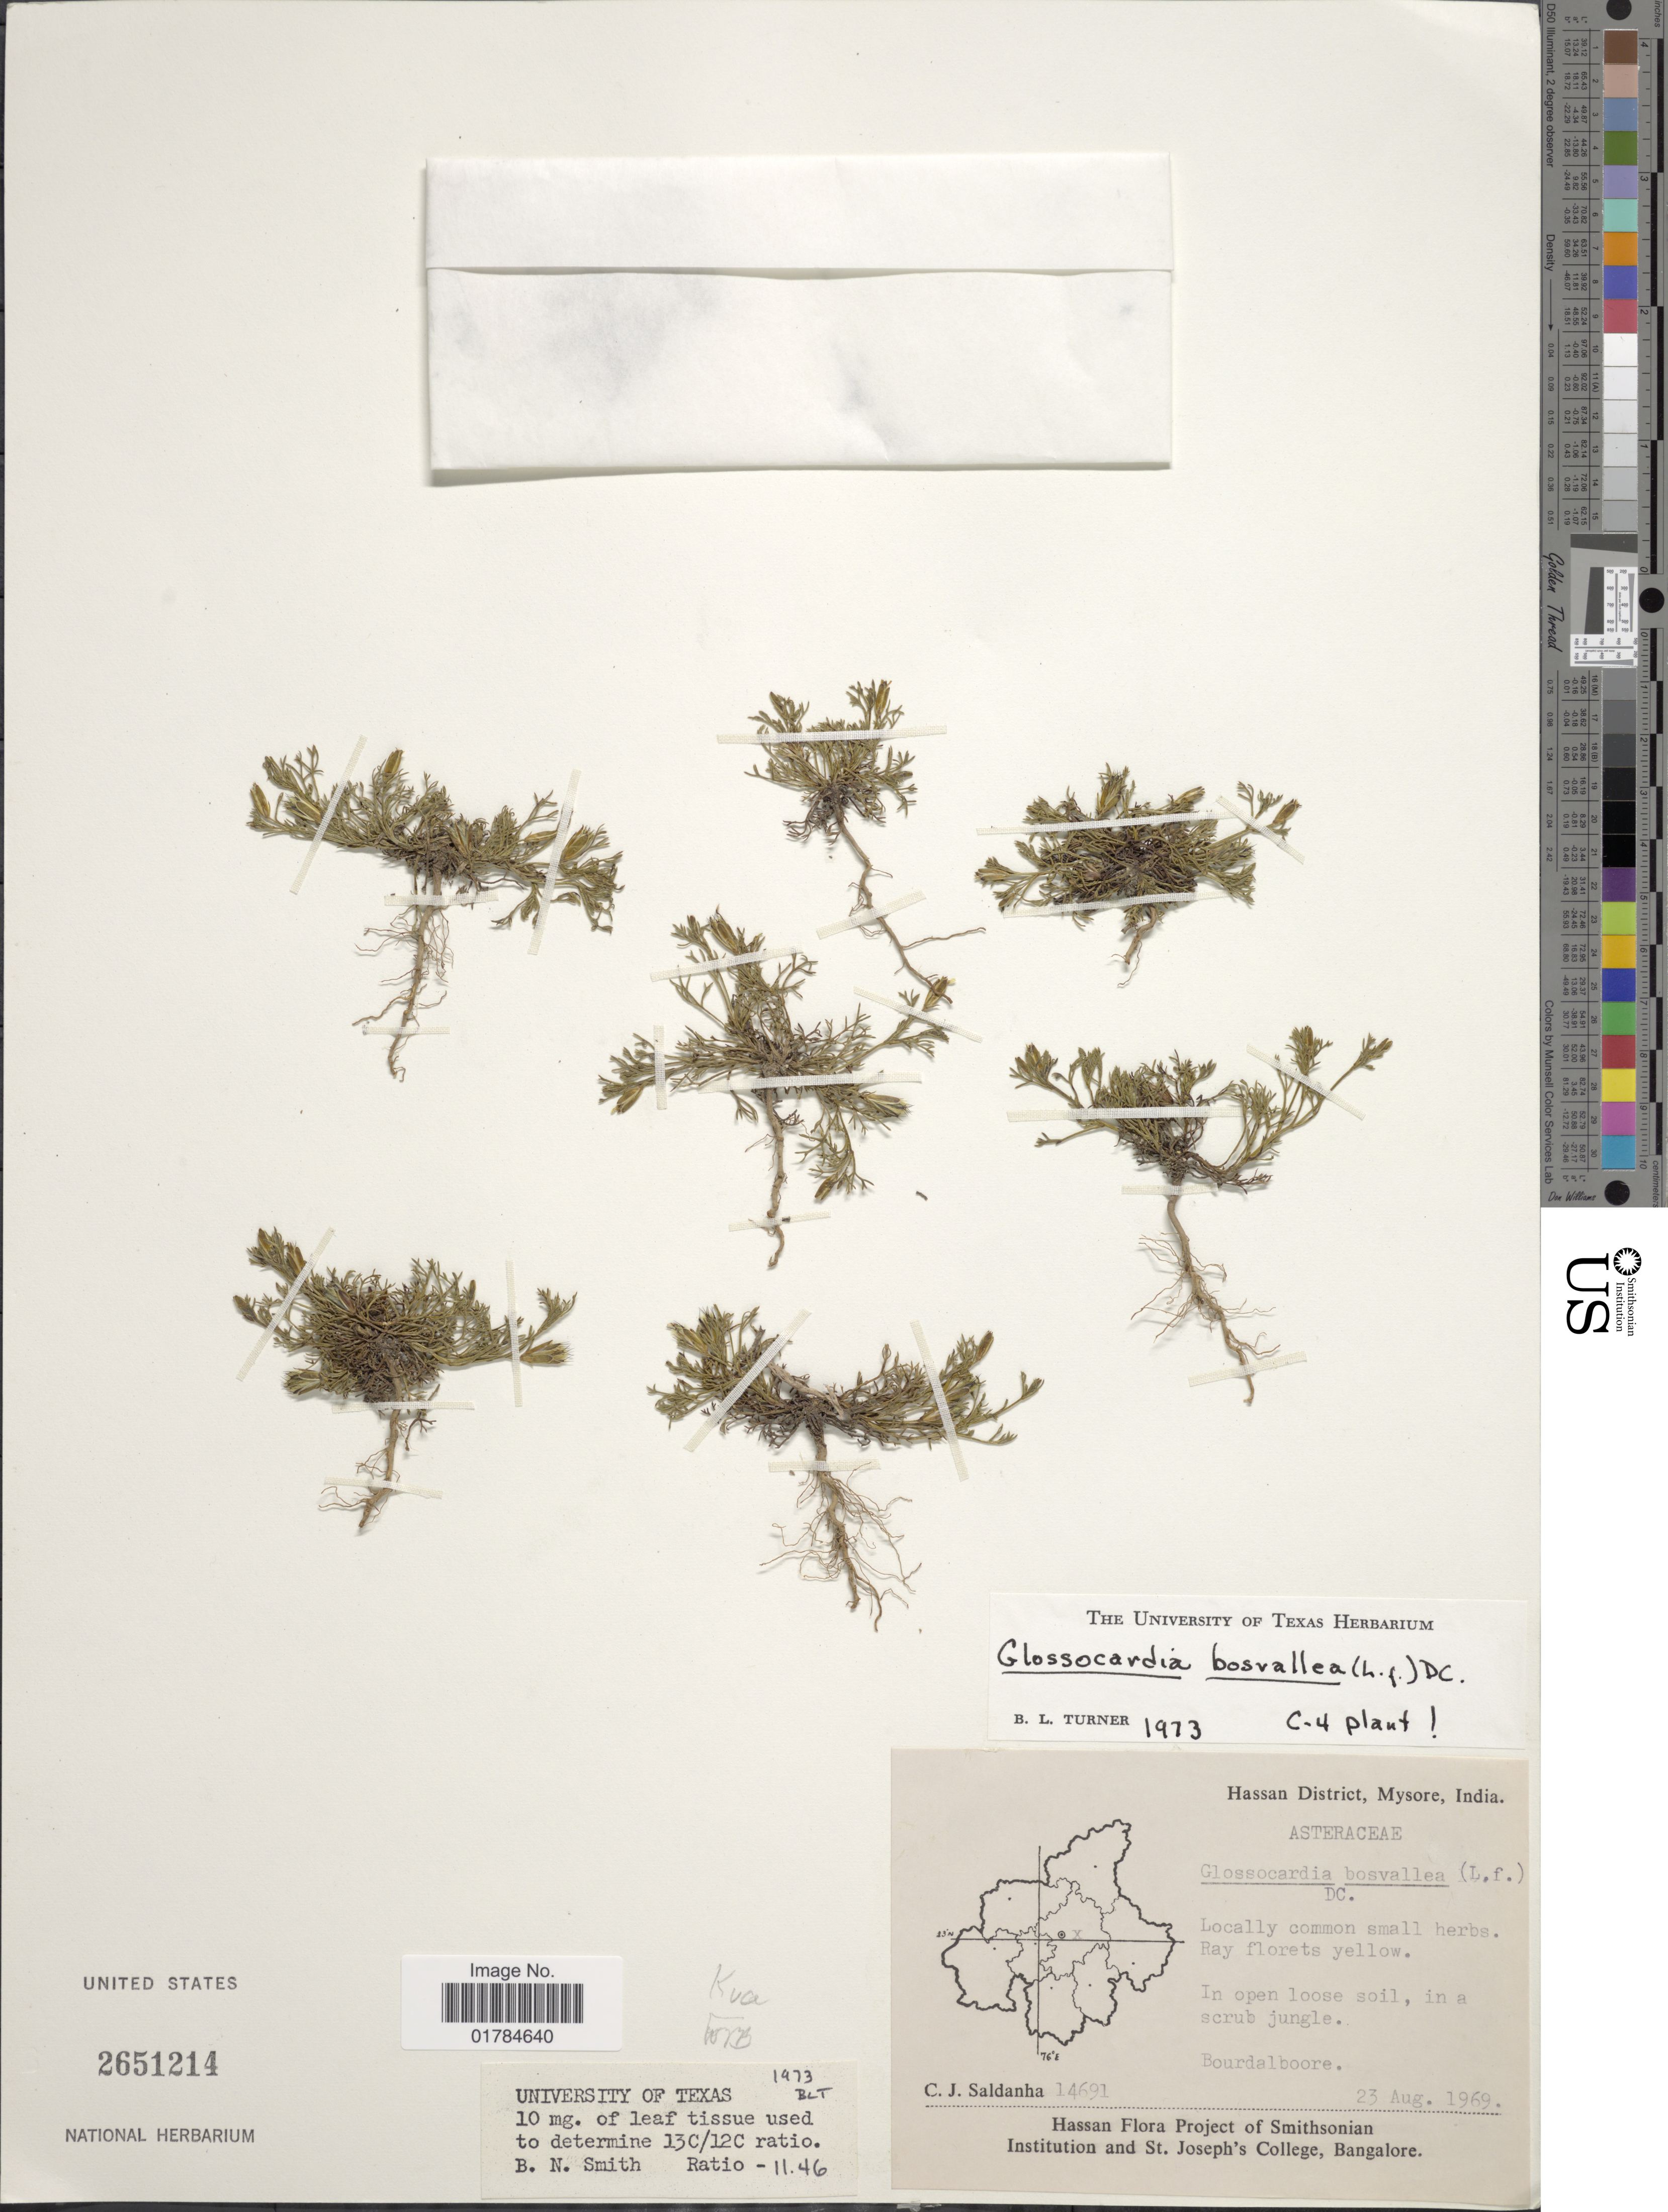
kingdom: Plantae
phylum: Tracheophyta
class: Magnoliopsida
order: Asterales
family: Asteraceae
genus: Glossocardia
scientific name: Glossocardia bosvallea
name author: DC.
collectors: C. J. Saldanha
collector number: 14691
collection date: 1969-08-23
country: India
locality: Hassan District, Mysore, Bourdalboore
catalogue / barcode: US 2651214